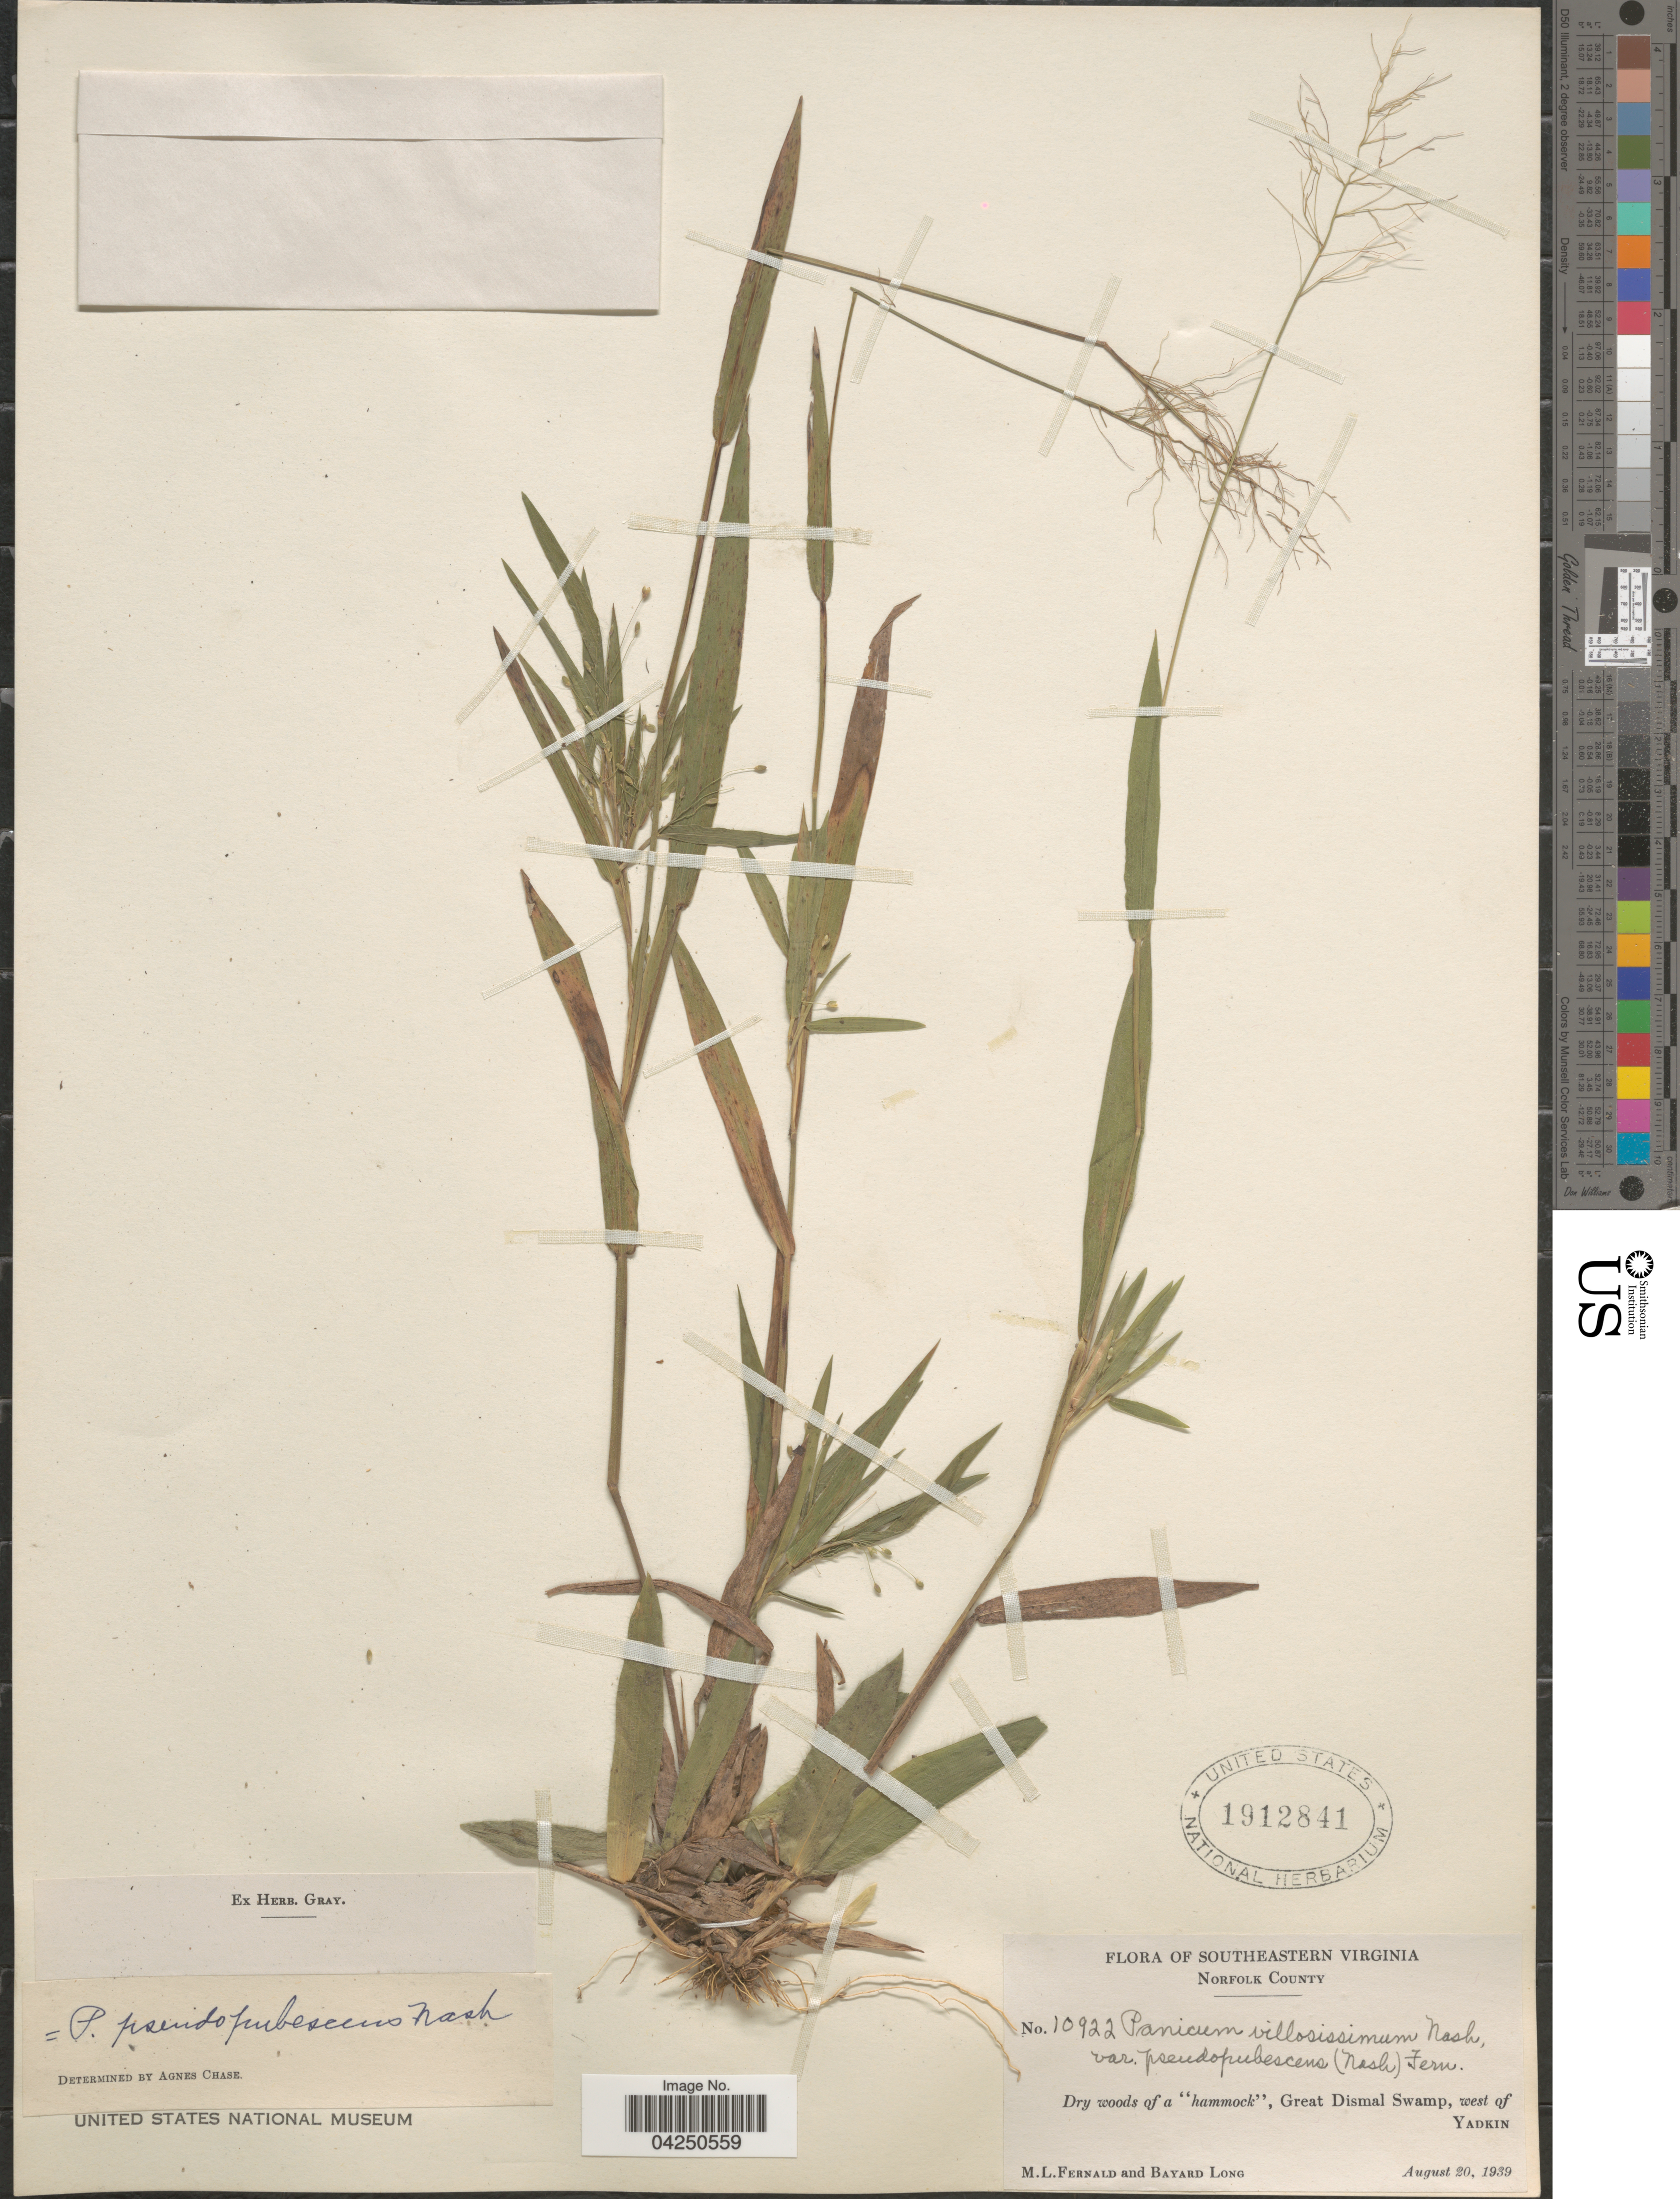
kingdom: Plantae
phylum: Tracheophyta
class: Liliopsida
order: Poales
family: Poaceae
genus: Dichanthelium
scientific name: Dichanthelium acuminatum var. acuminatum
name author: (Sw.) Gould & C.A. Clark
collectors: M. L. Fernald & B. Long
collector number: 10922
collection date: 1939-08-20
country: United States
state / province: Virginia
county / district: City of Norfolk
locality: Southeastern Virginia. Norfolk County. Dry woods of a "hammock", Great Dismal Swamp, west of Yadkin.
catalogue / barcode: US 1912841